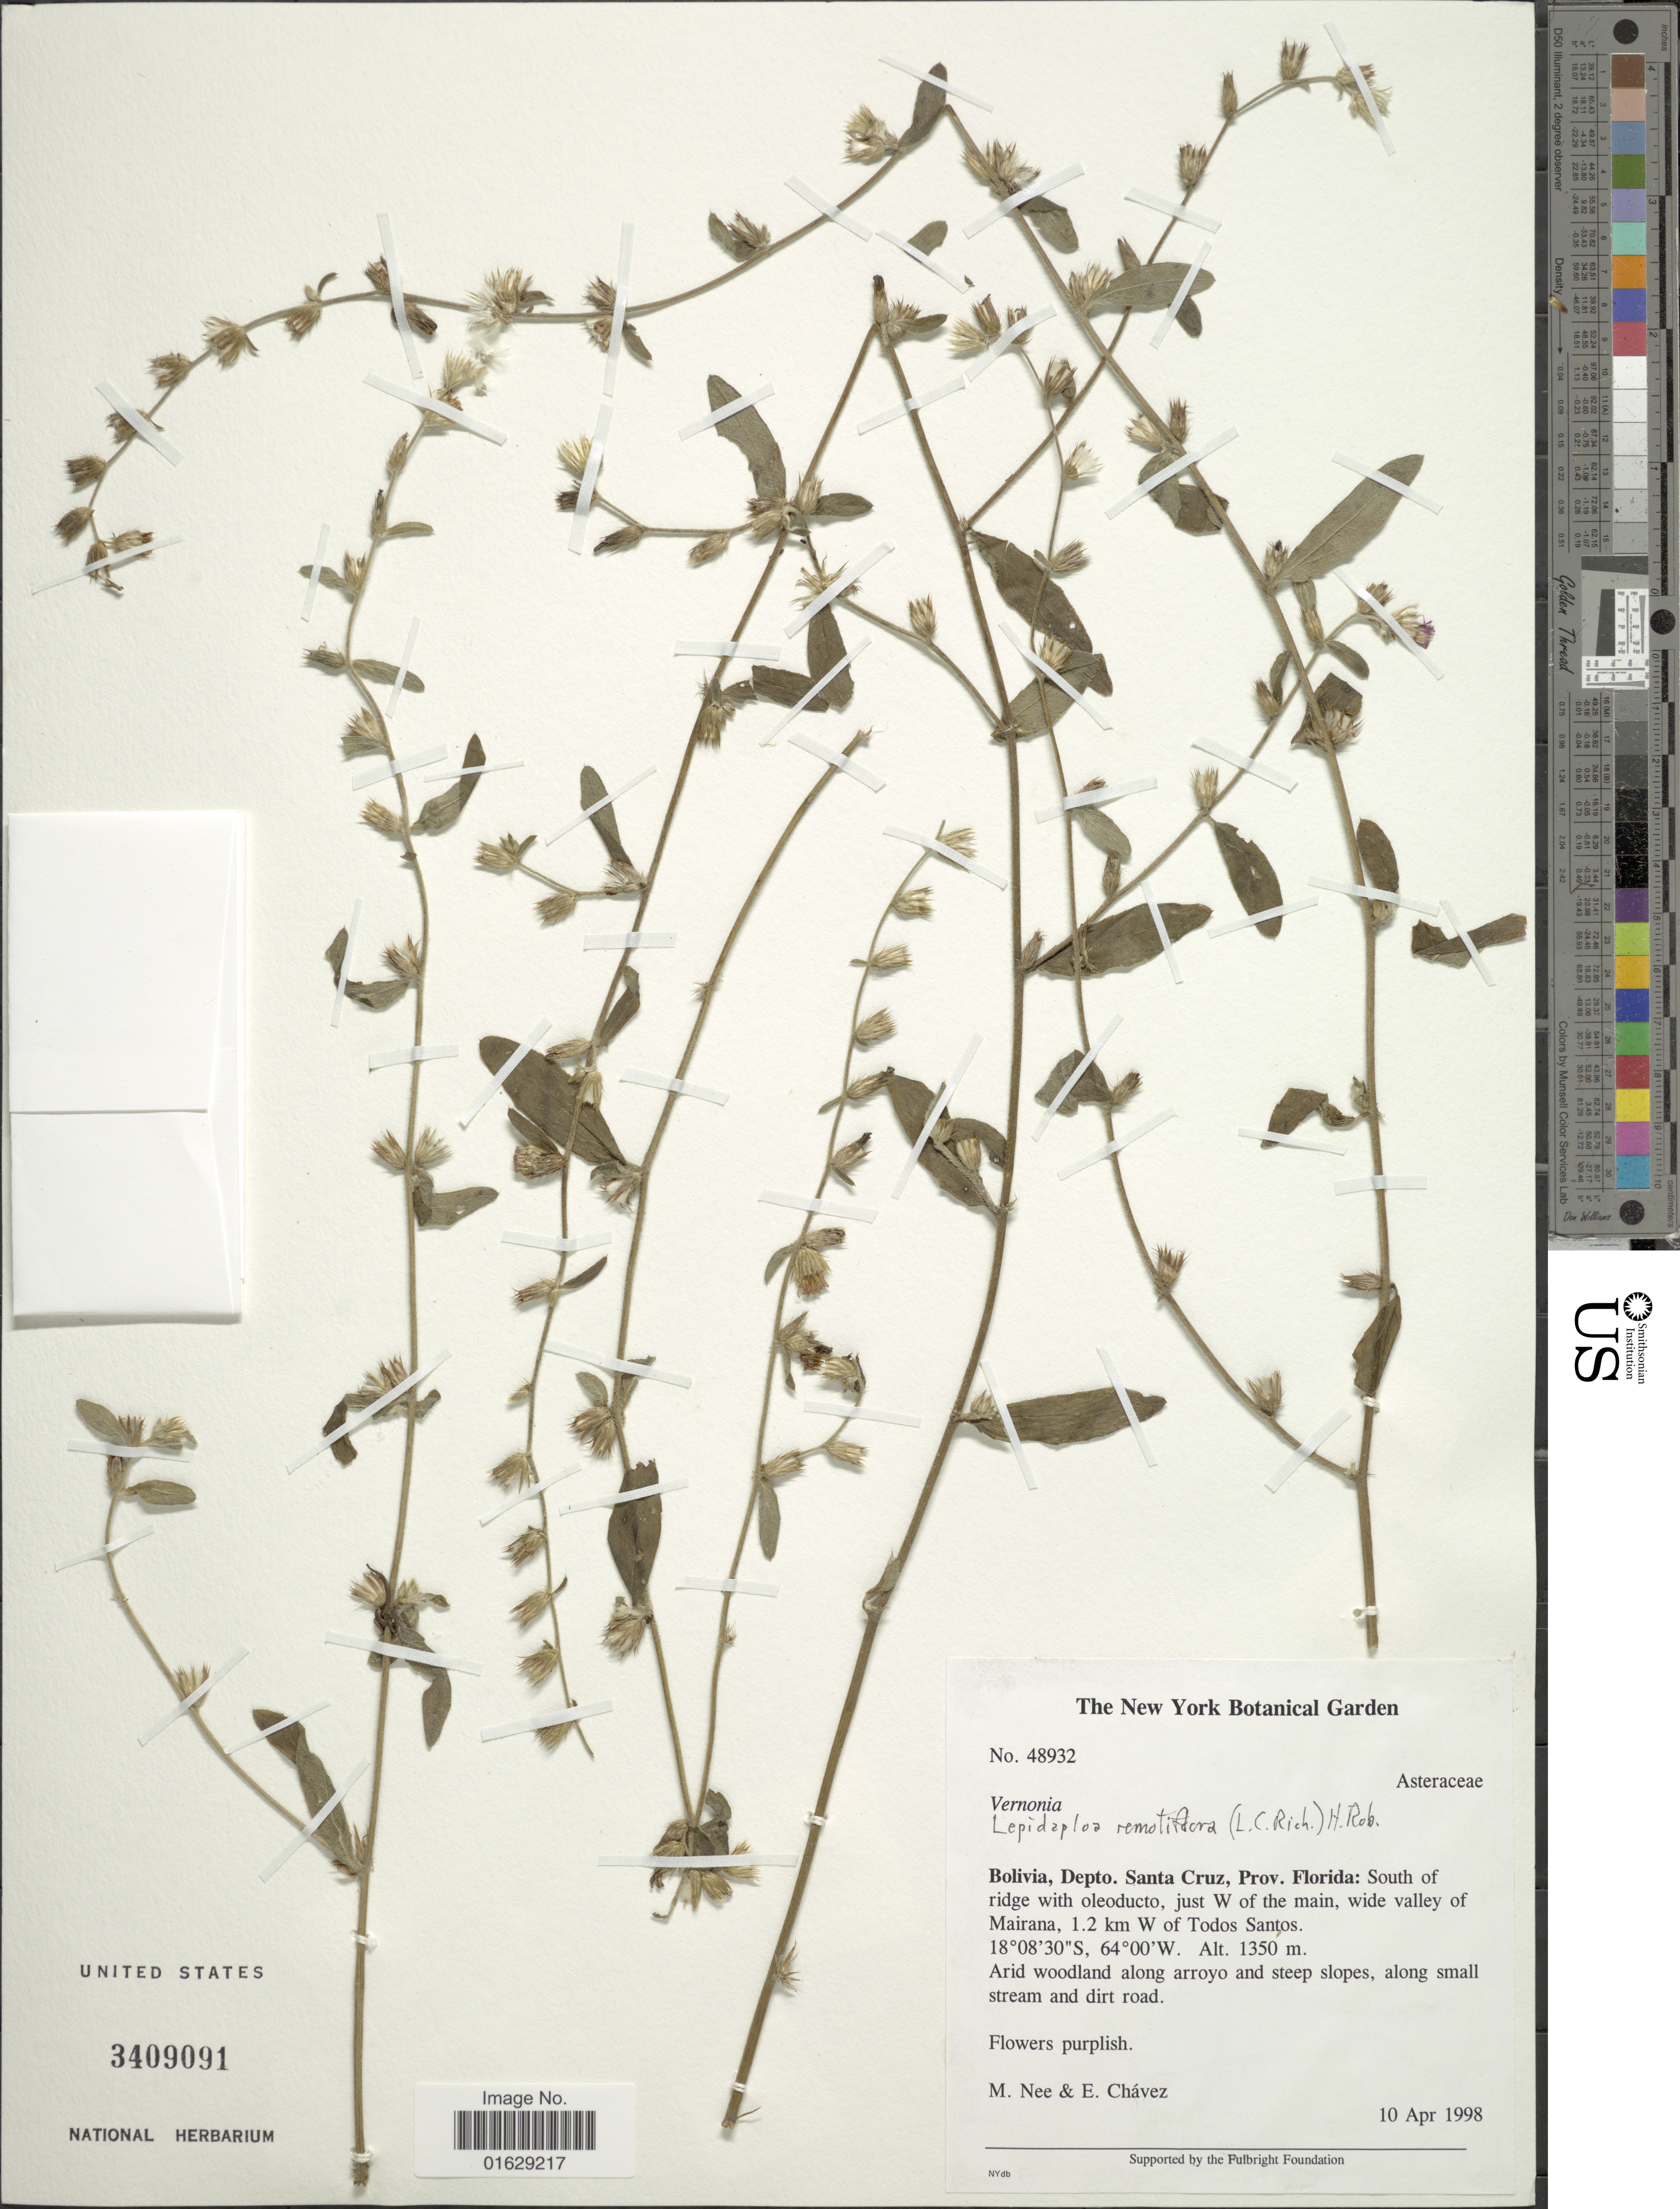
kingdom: Plantae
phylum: Tracheophyta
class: Magnoliopsida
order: Asterales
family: Asteraceae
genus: Lepidaploa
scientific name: Lepidaploa remotiflora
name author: (Rich.) H. Rob.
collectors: M. Nee & E. Chavez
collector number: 48932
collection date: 1998-04-10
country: Bolivia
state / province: Santa Cruz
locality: Bolivia, Depto. Santa Cruz, Prov. Florida: South of ridge with oleoducto, just W of the main, wide valley of Mairana, 1.2 km W of Todos Santos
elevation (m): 1350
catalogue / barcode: US 3409091